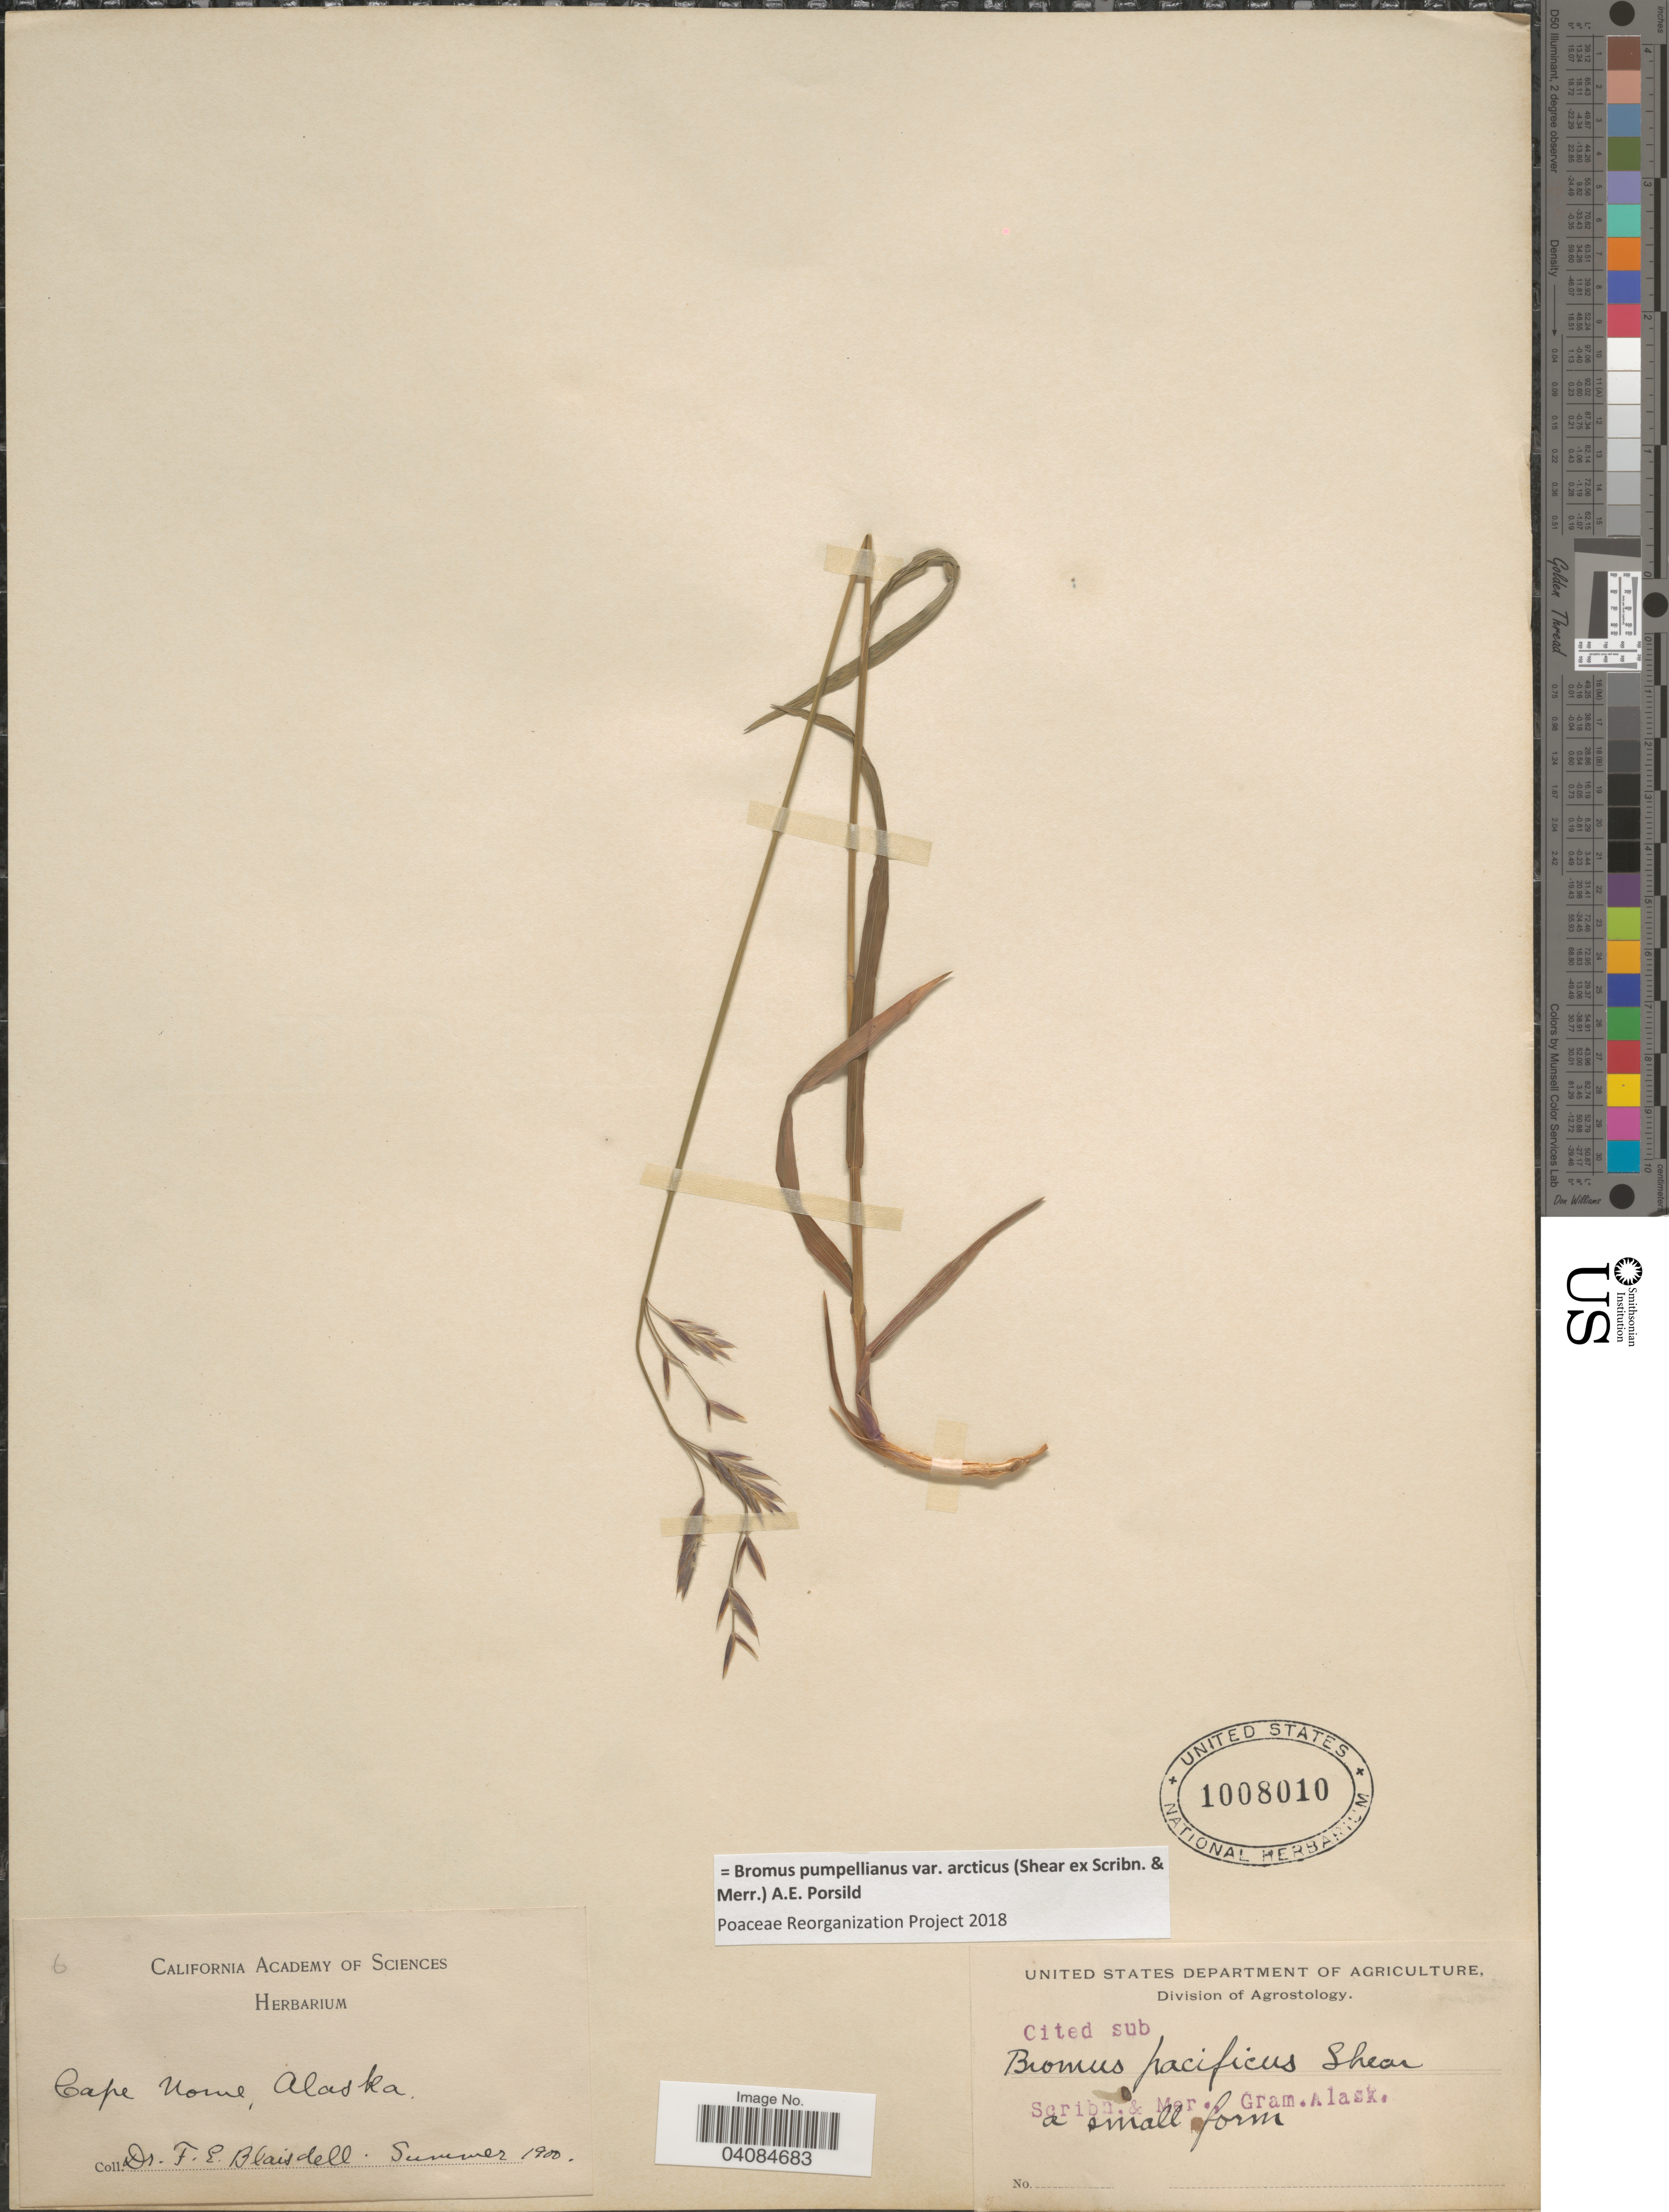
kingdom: Plantae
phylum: Tracheophyta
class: Liliopsida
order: Poales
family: Poaceae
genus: Bromus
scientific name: Bromus pumpellianus var. arcticus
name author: (Shear ex Scribn. & Merr.) A.E. Porsild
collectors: F. Blaisdell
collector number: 6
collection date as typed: Summer 1900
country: United States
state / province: Alaska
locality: Cape Nome.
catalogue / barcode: US 1008010